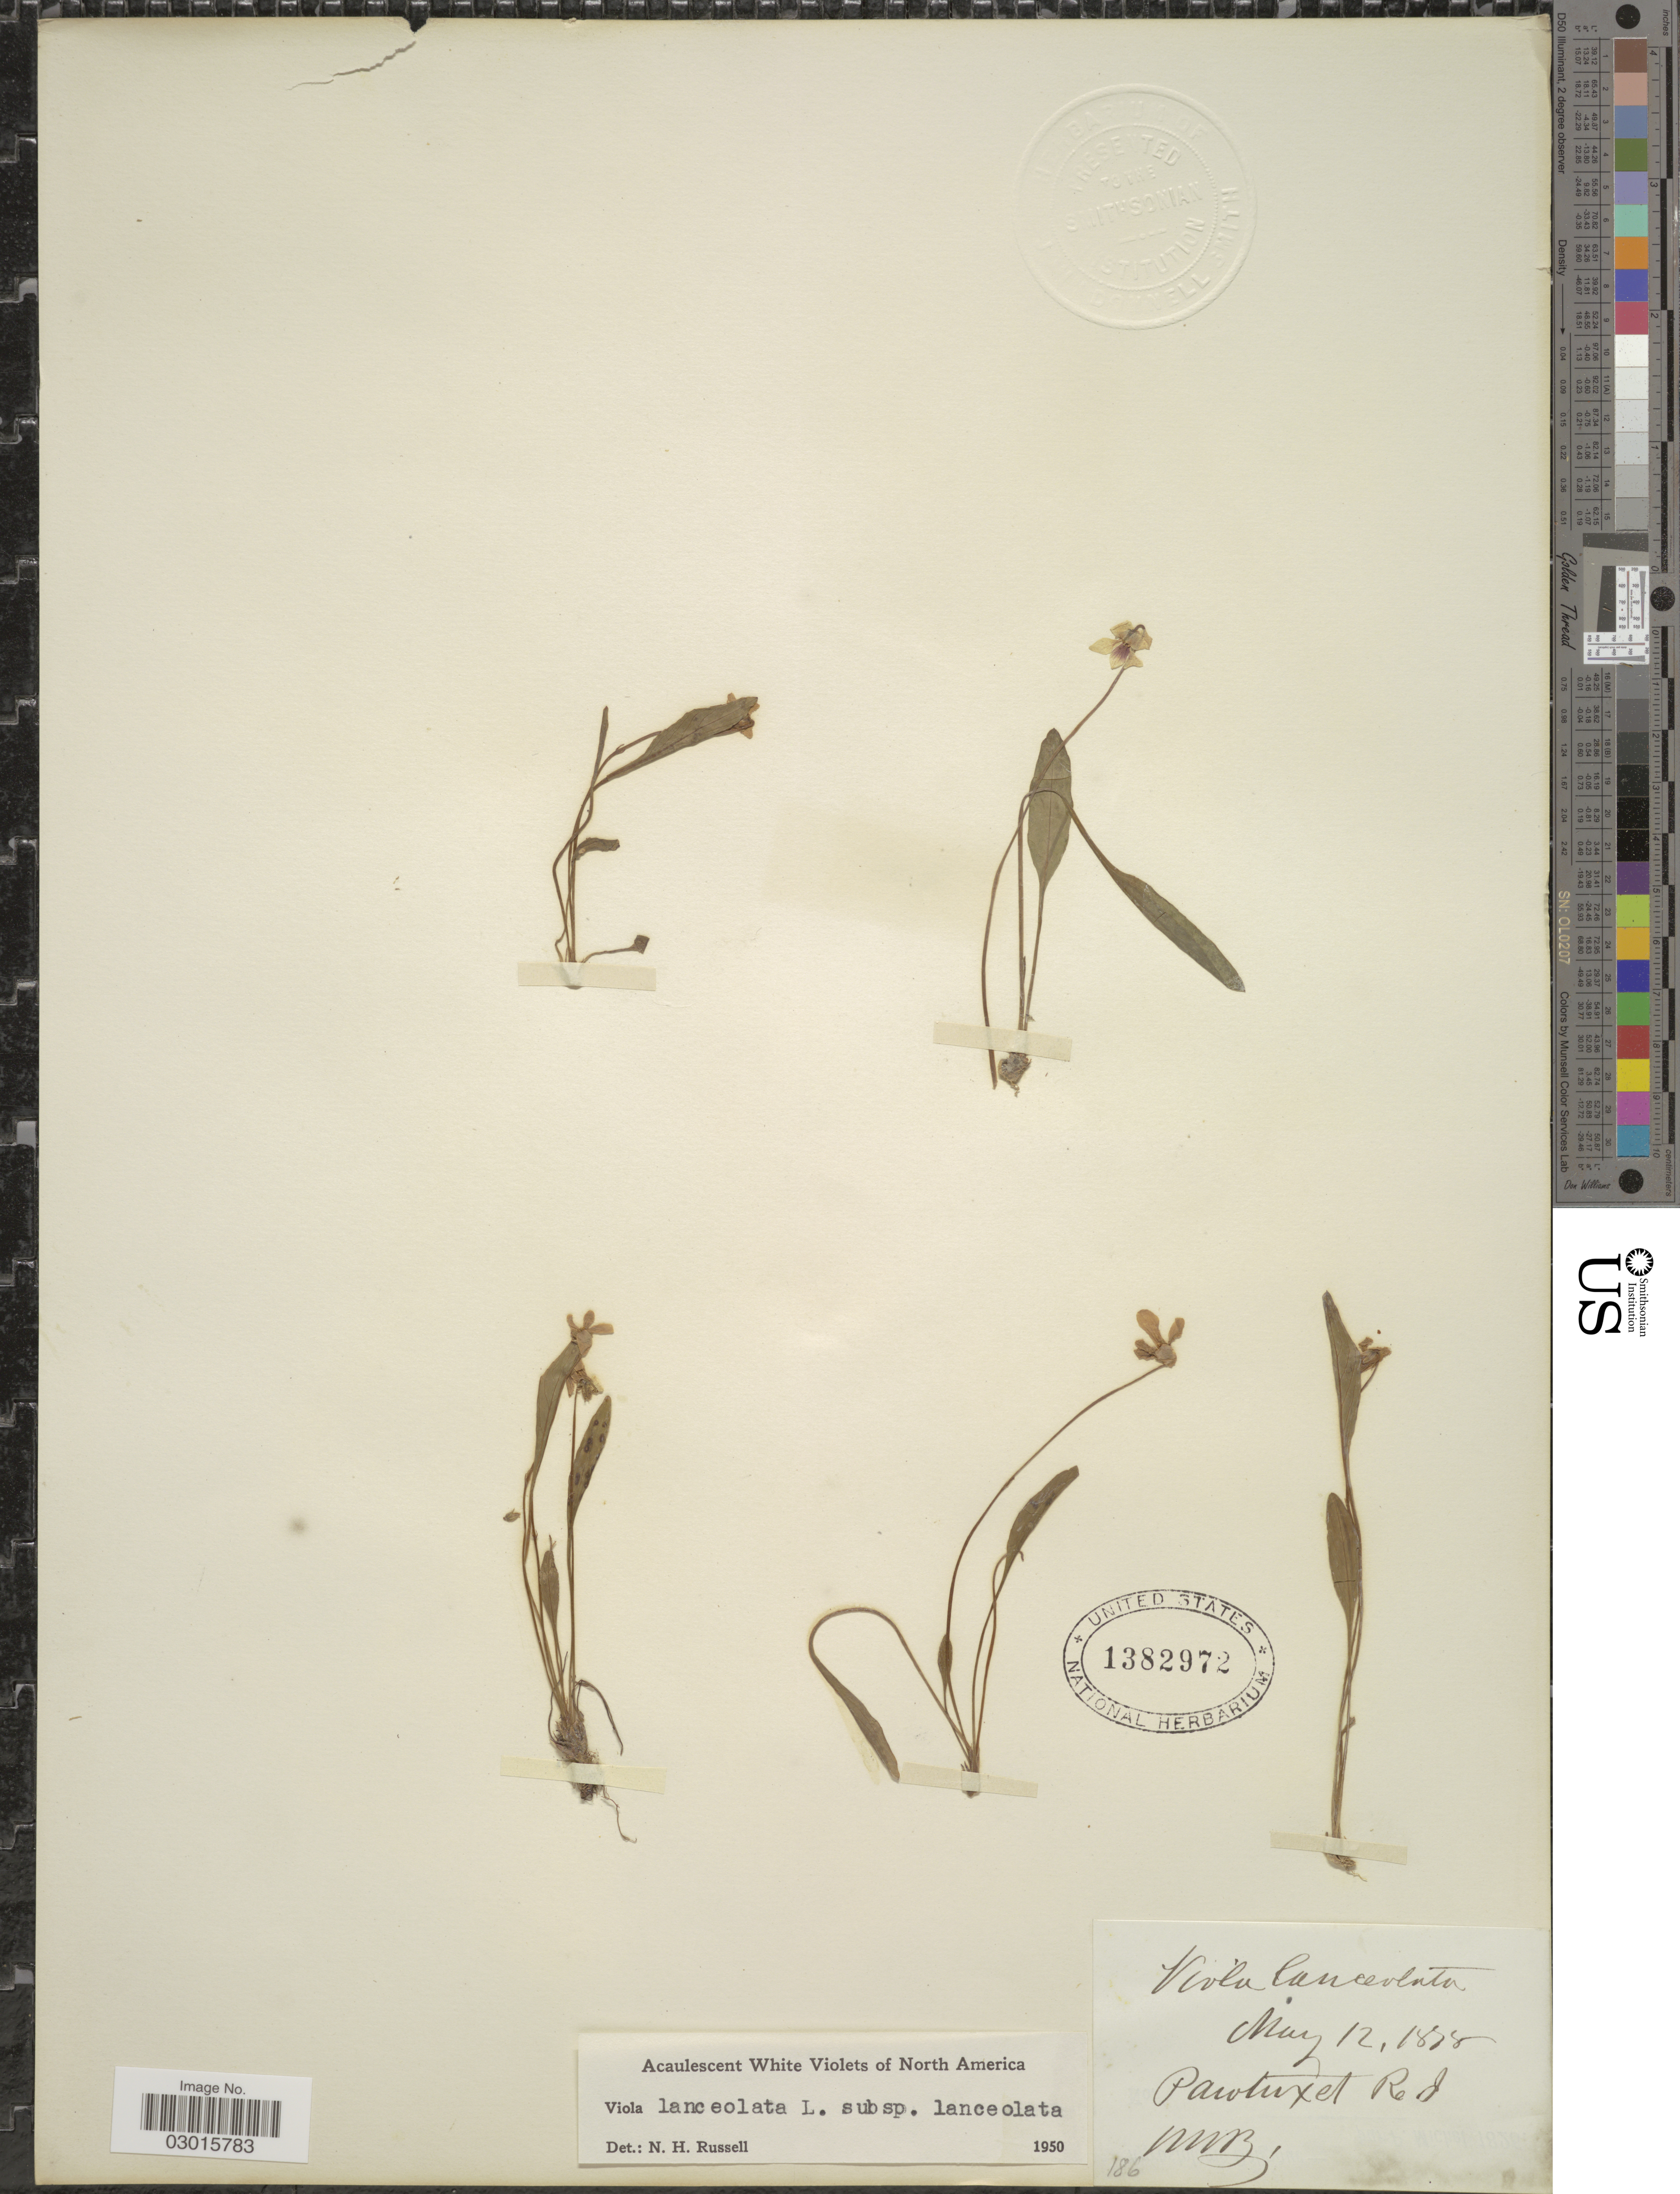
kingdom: Plantae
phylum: Tracheophyta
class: Magnoliopsida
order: Malpighiales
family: Violaceae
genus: Viola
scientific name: Viola lanceolata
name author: L.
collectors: W. N. B.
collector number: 186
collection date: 1878-05-12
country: United States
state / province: Rhode Island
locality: Pawtuxet.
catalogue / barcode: US 1382972